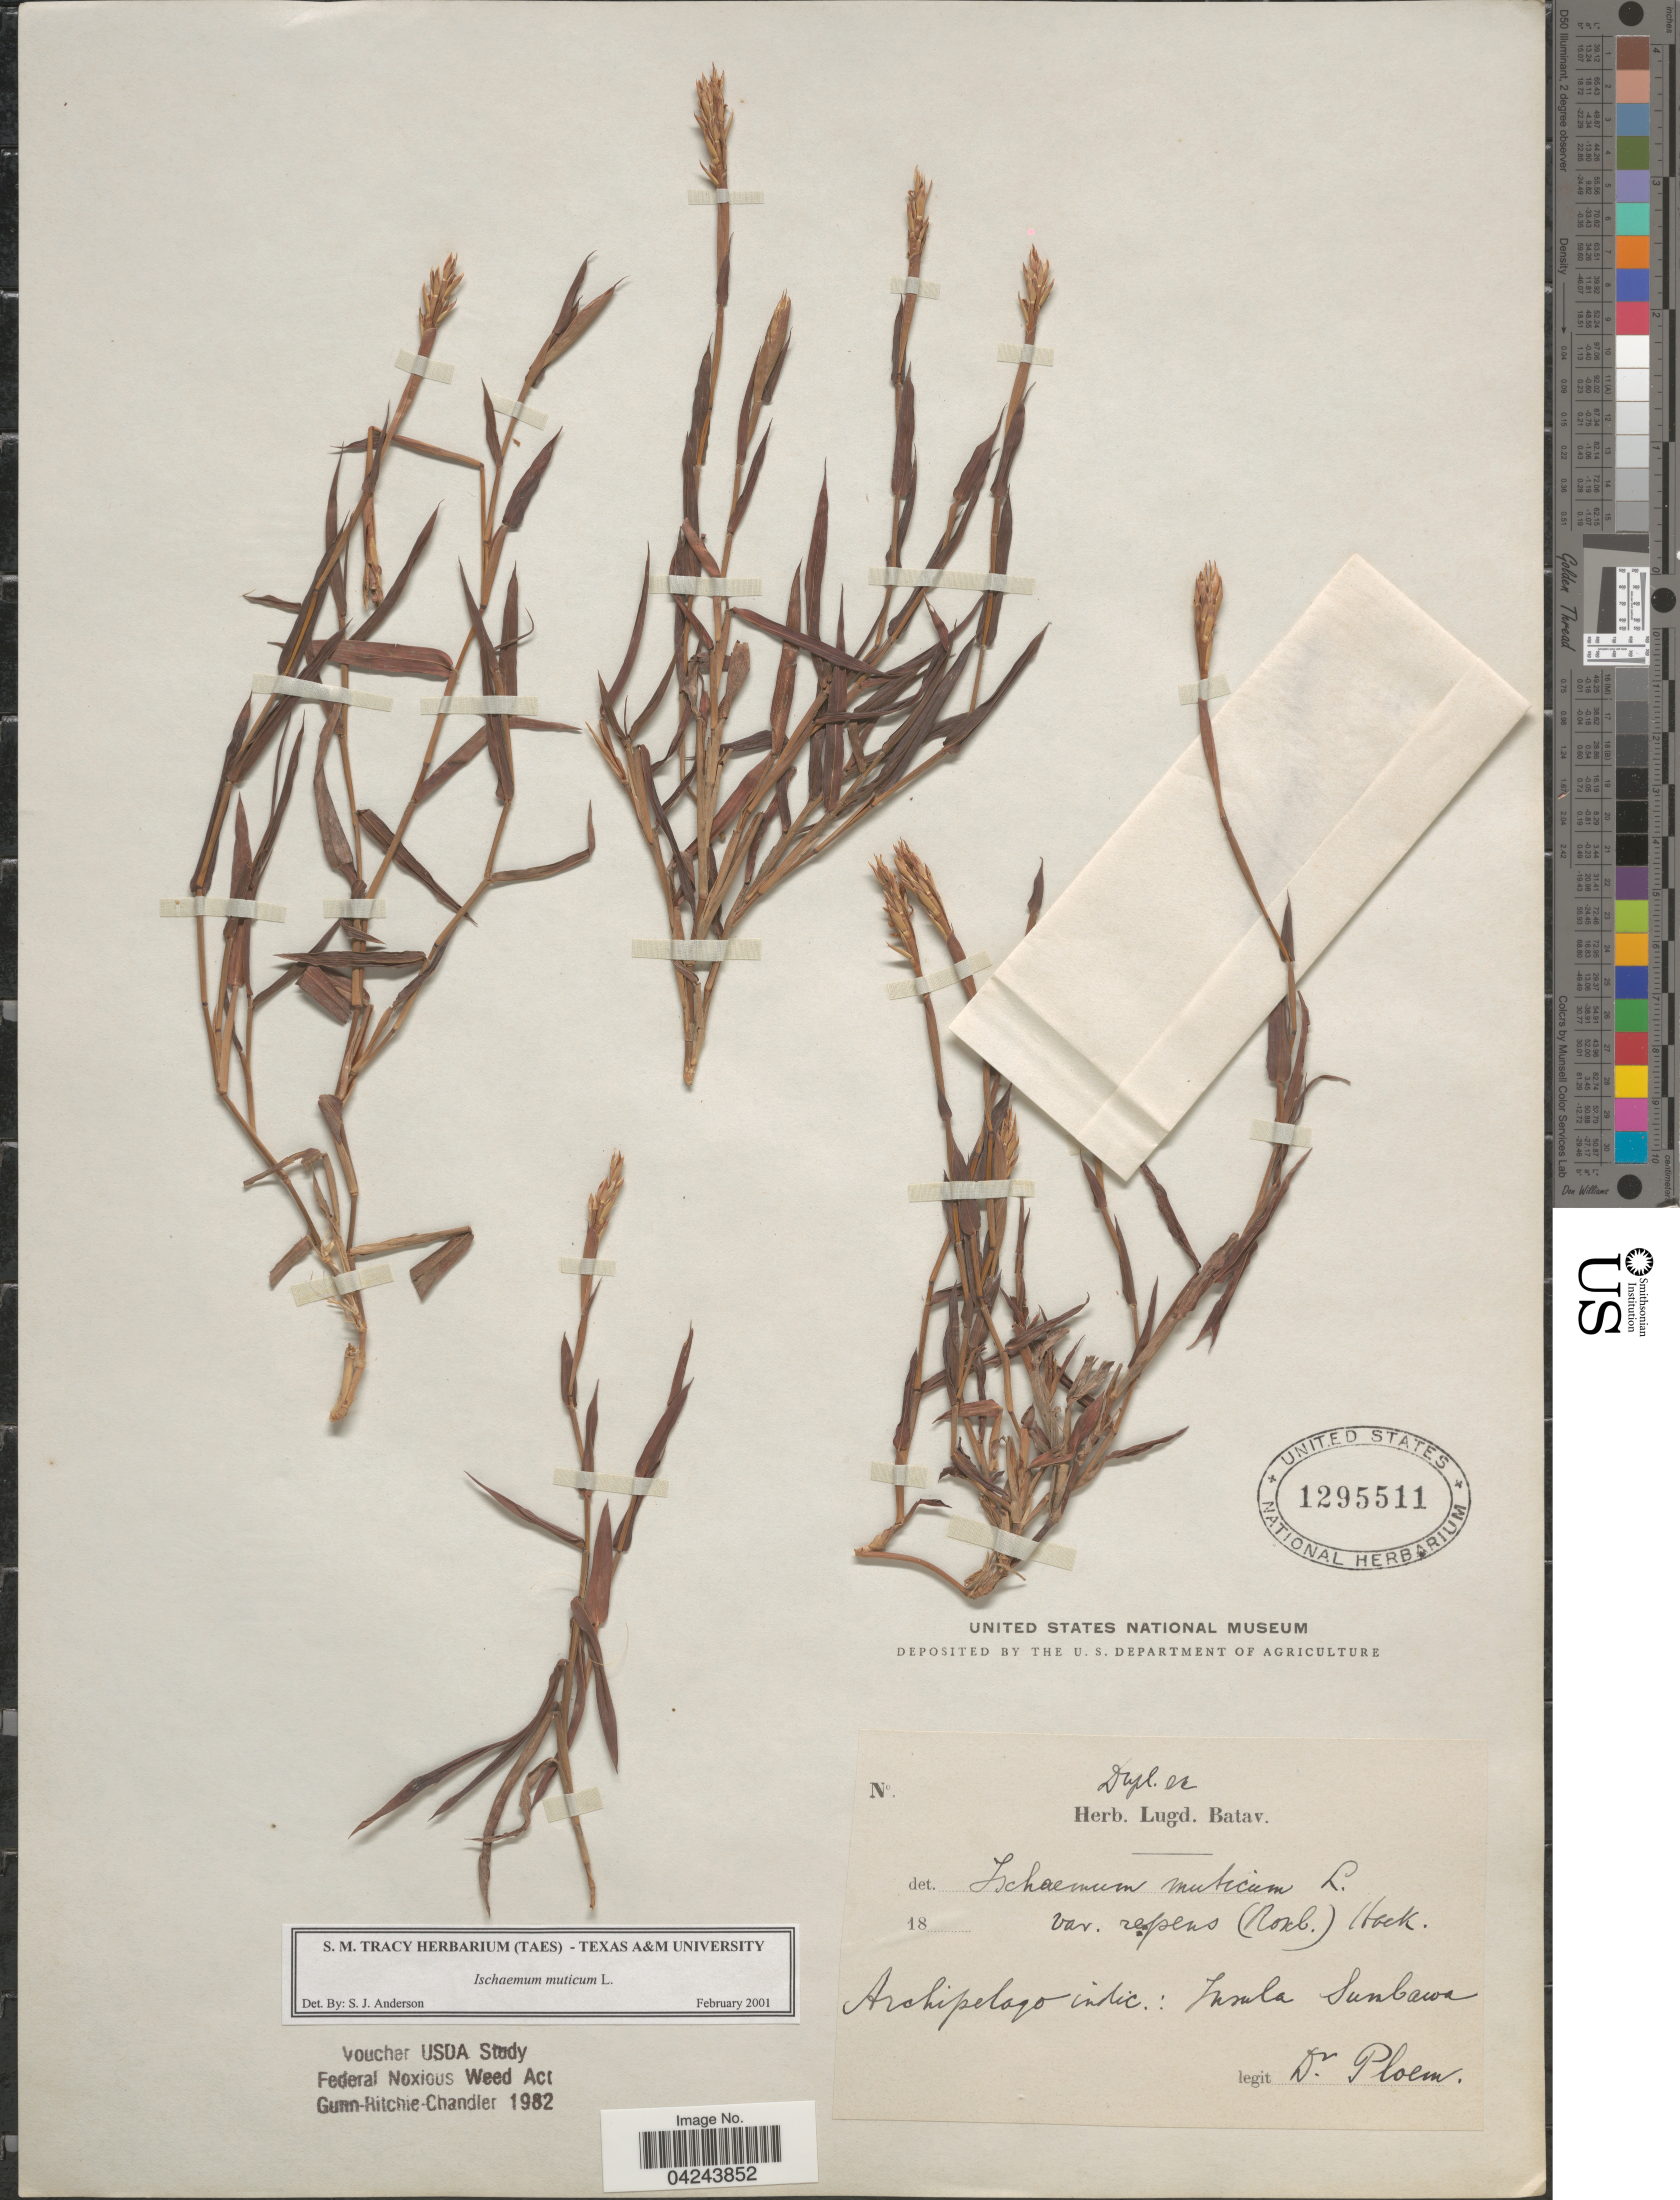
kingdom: Plantae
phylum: Tracheophyta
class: Liliopsida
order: Poales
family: Poaceae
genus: Ischaemum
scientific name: Ischaemum muticum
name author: L.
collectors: -. Ploem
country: Indonesia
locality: Archipelago indic.: Insula Sunbawa.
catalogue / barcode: US 1295511